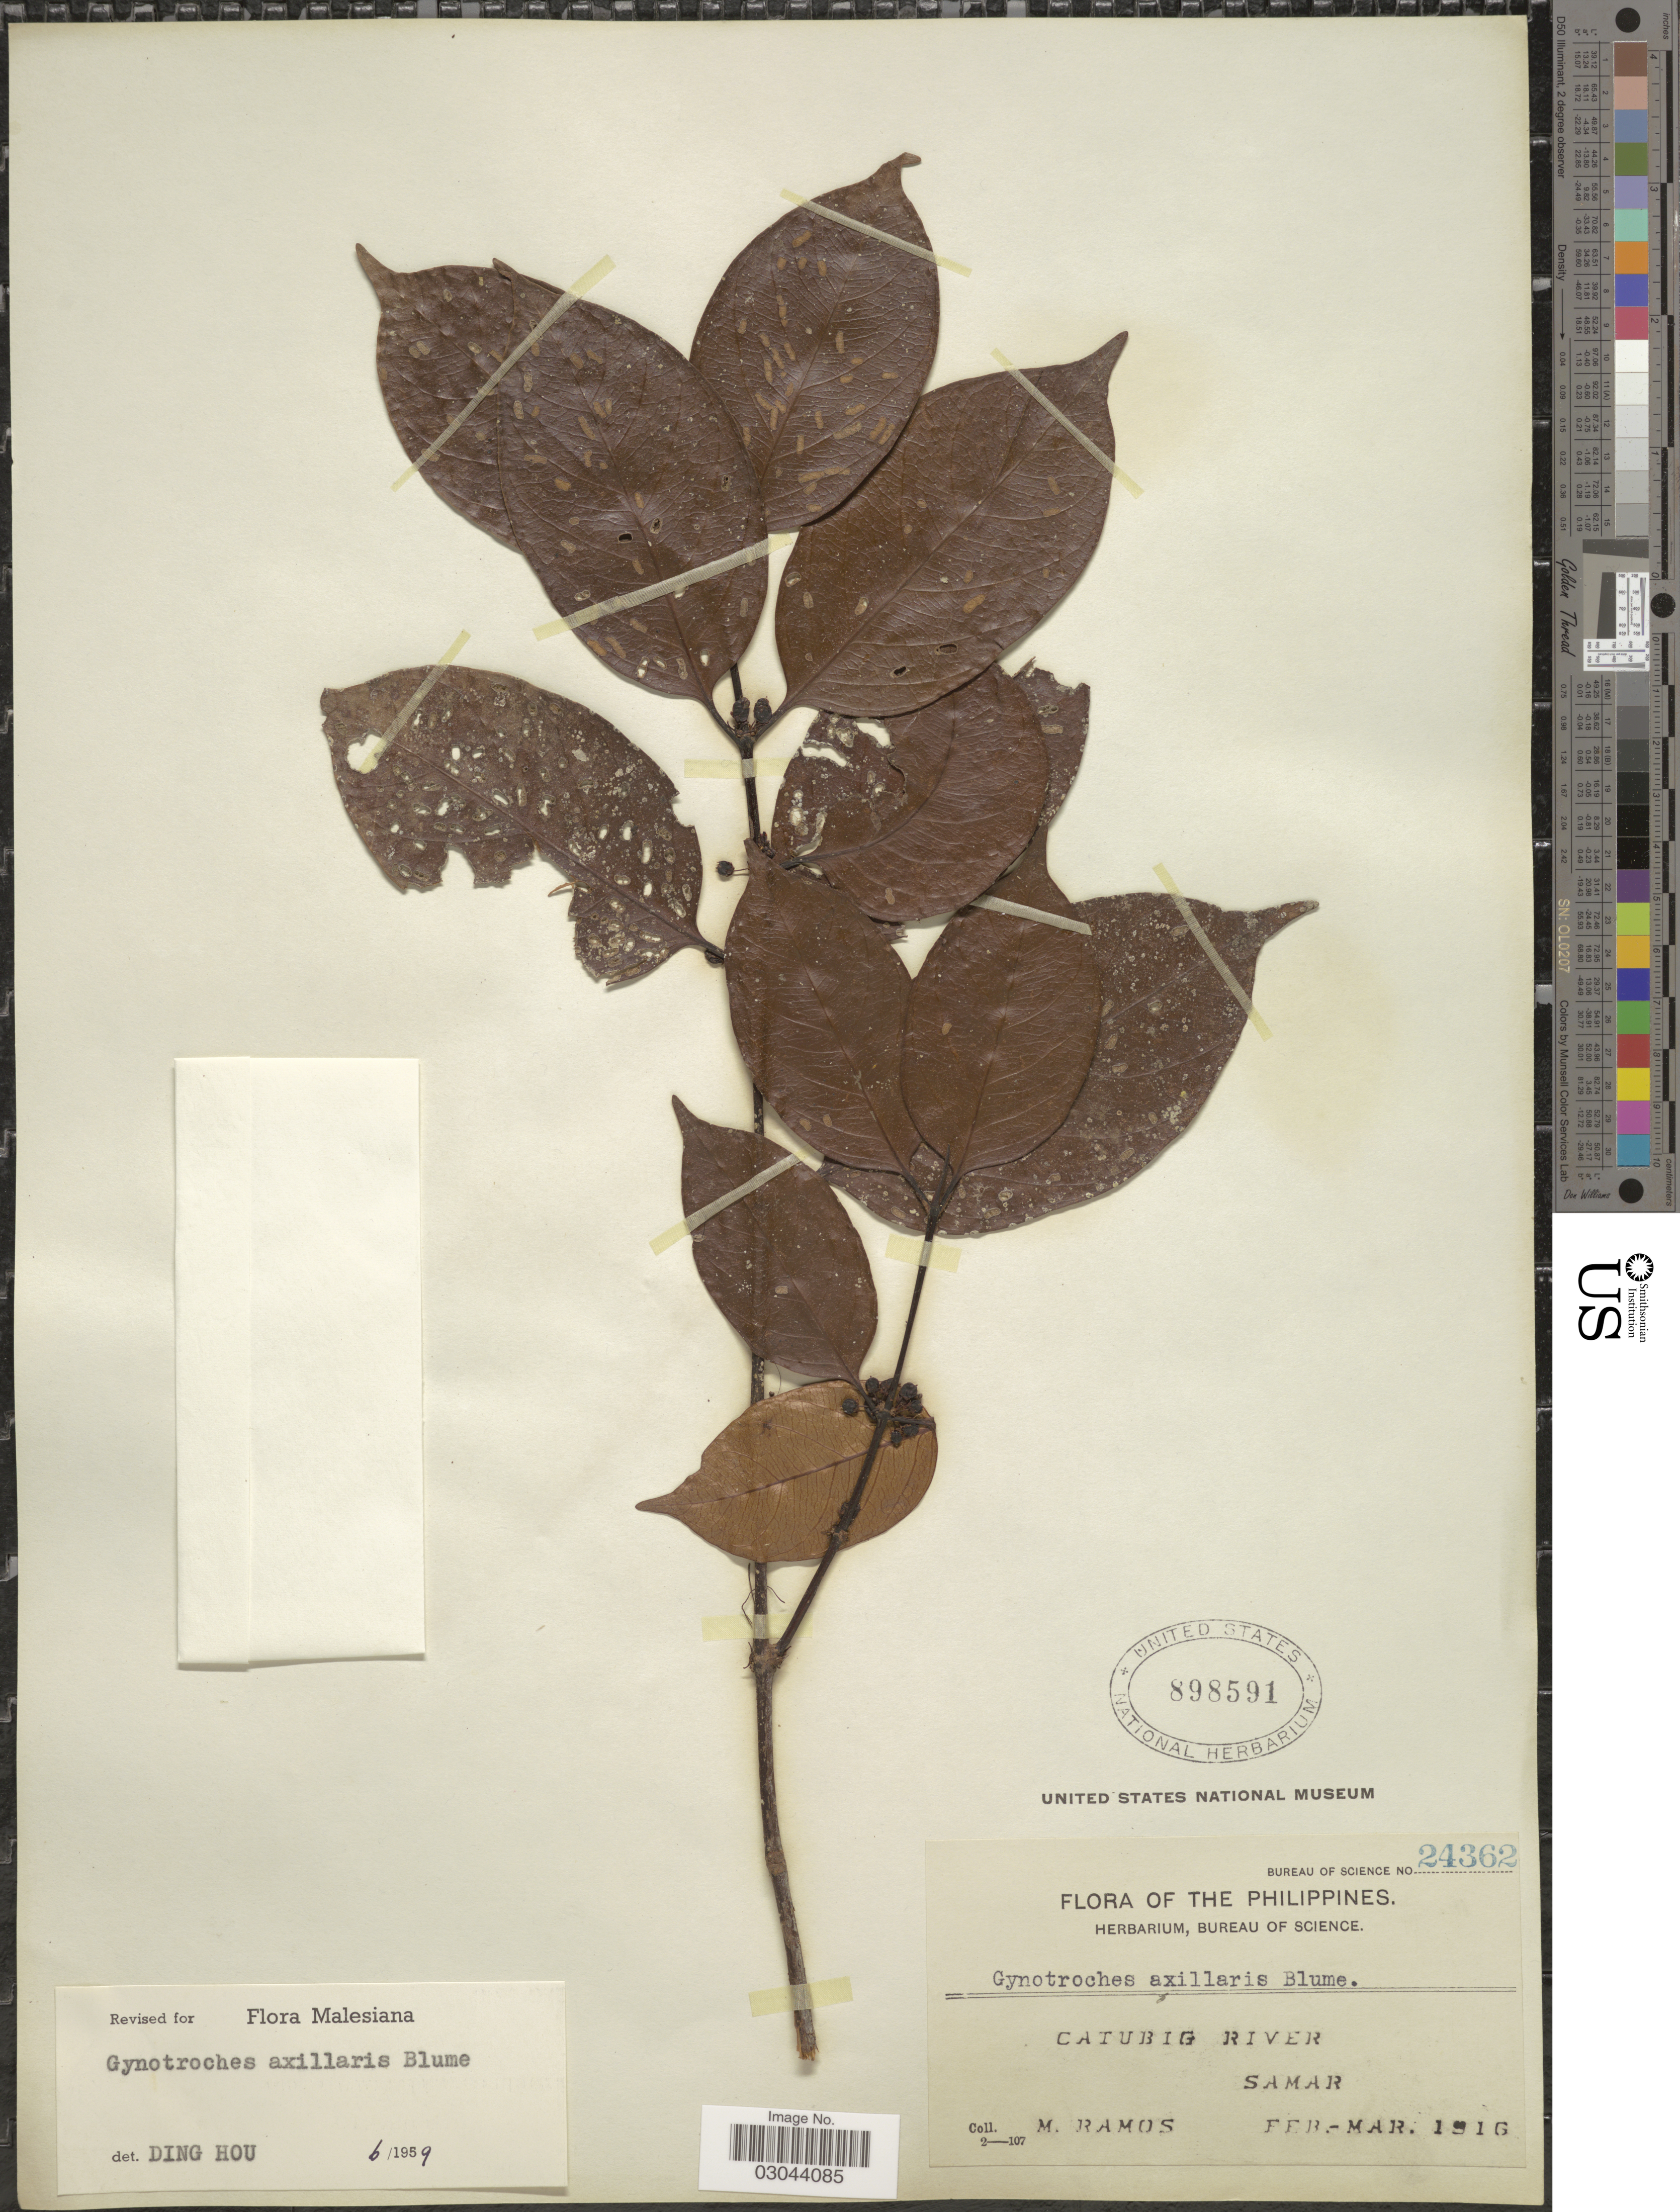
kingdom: Plantae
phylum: Tracheophyta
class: Magnoliopsida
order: Malpighiales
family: Rhizophoraceae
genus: Gynotroches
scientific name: Gynotroches axillaris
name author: Blume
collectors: M. Ramos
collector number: Bureau of Science 24362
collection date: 1916-02/1916-03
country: Philippines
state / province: Eastern Visayas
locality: Catubig River. Samar.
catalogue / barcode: US 898591